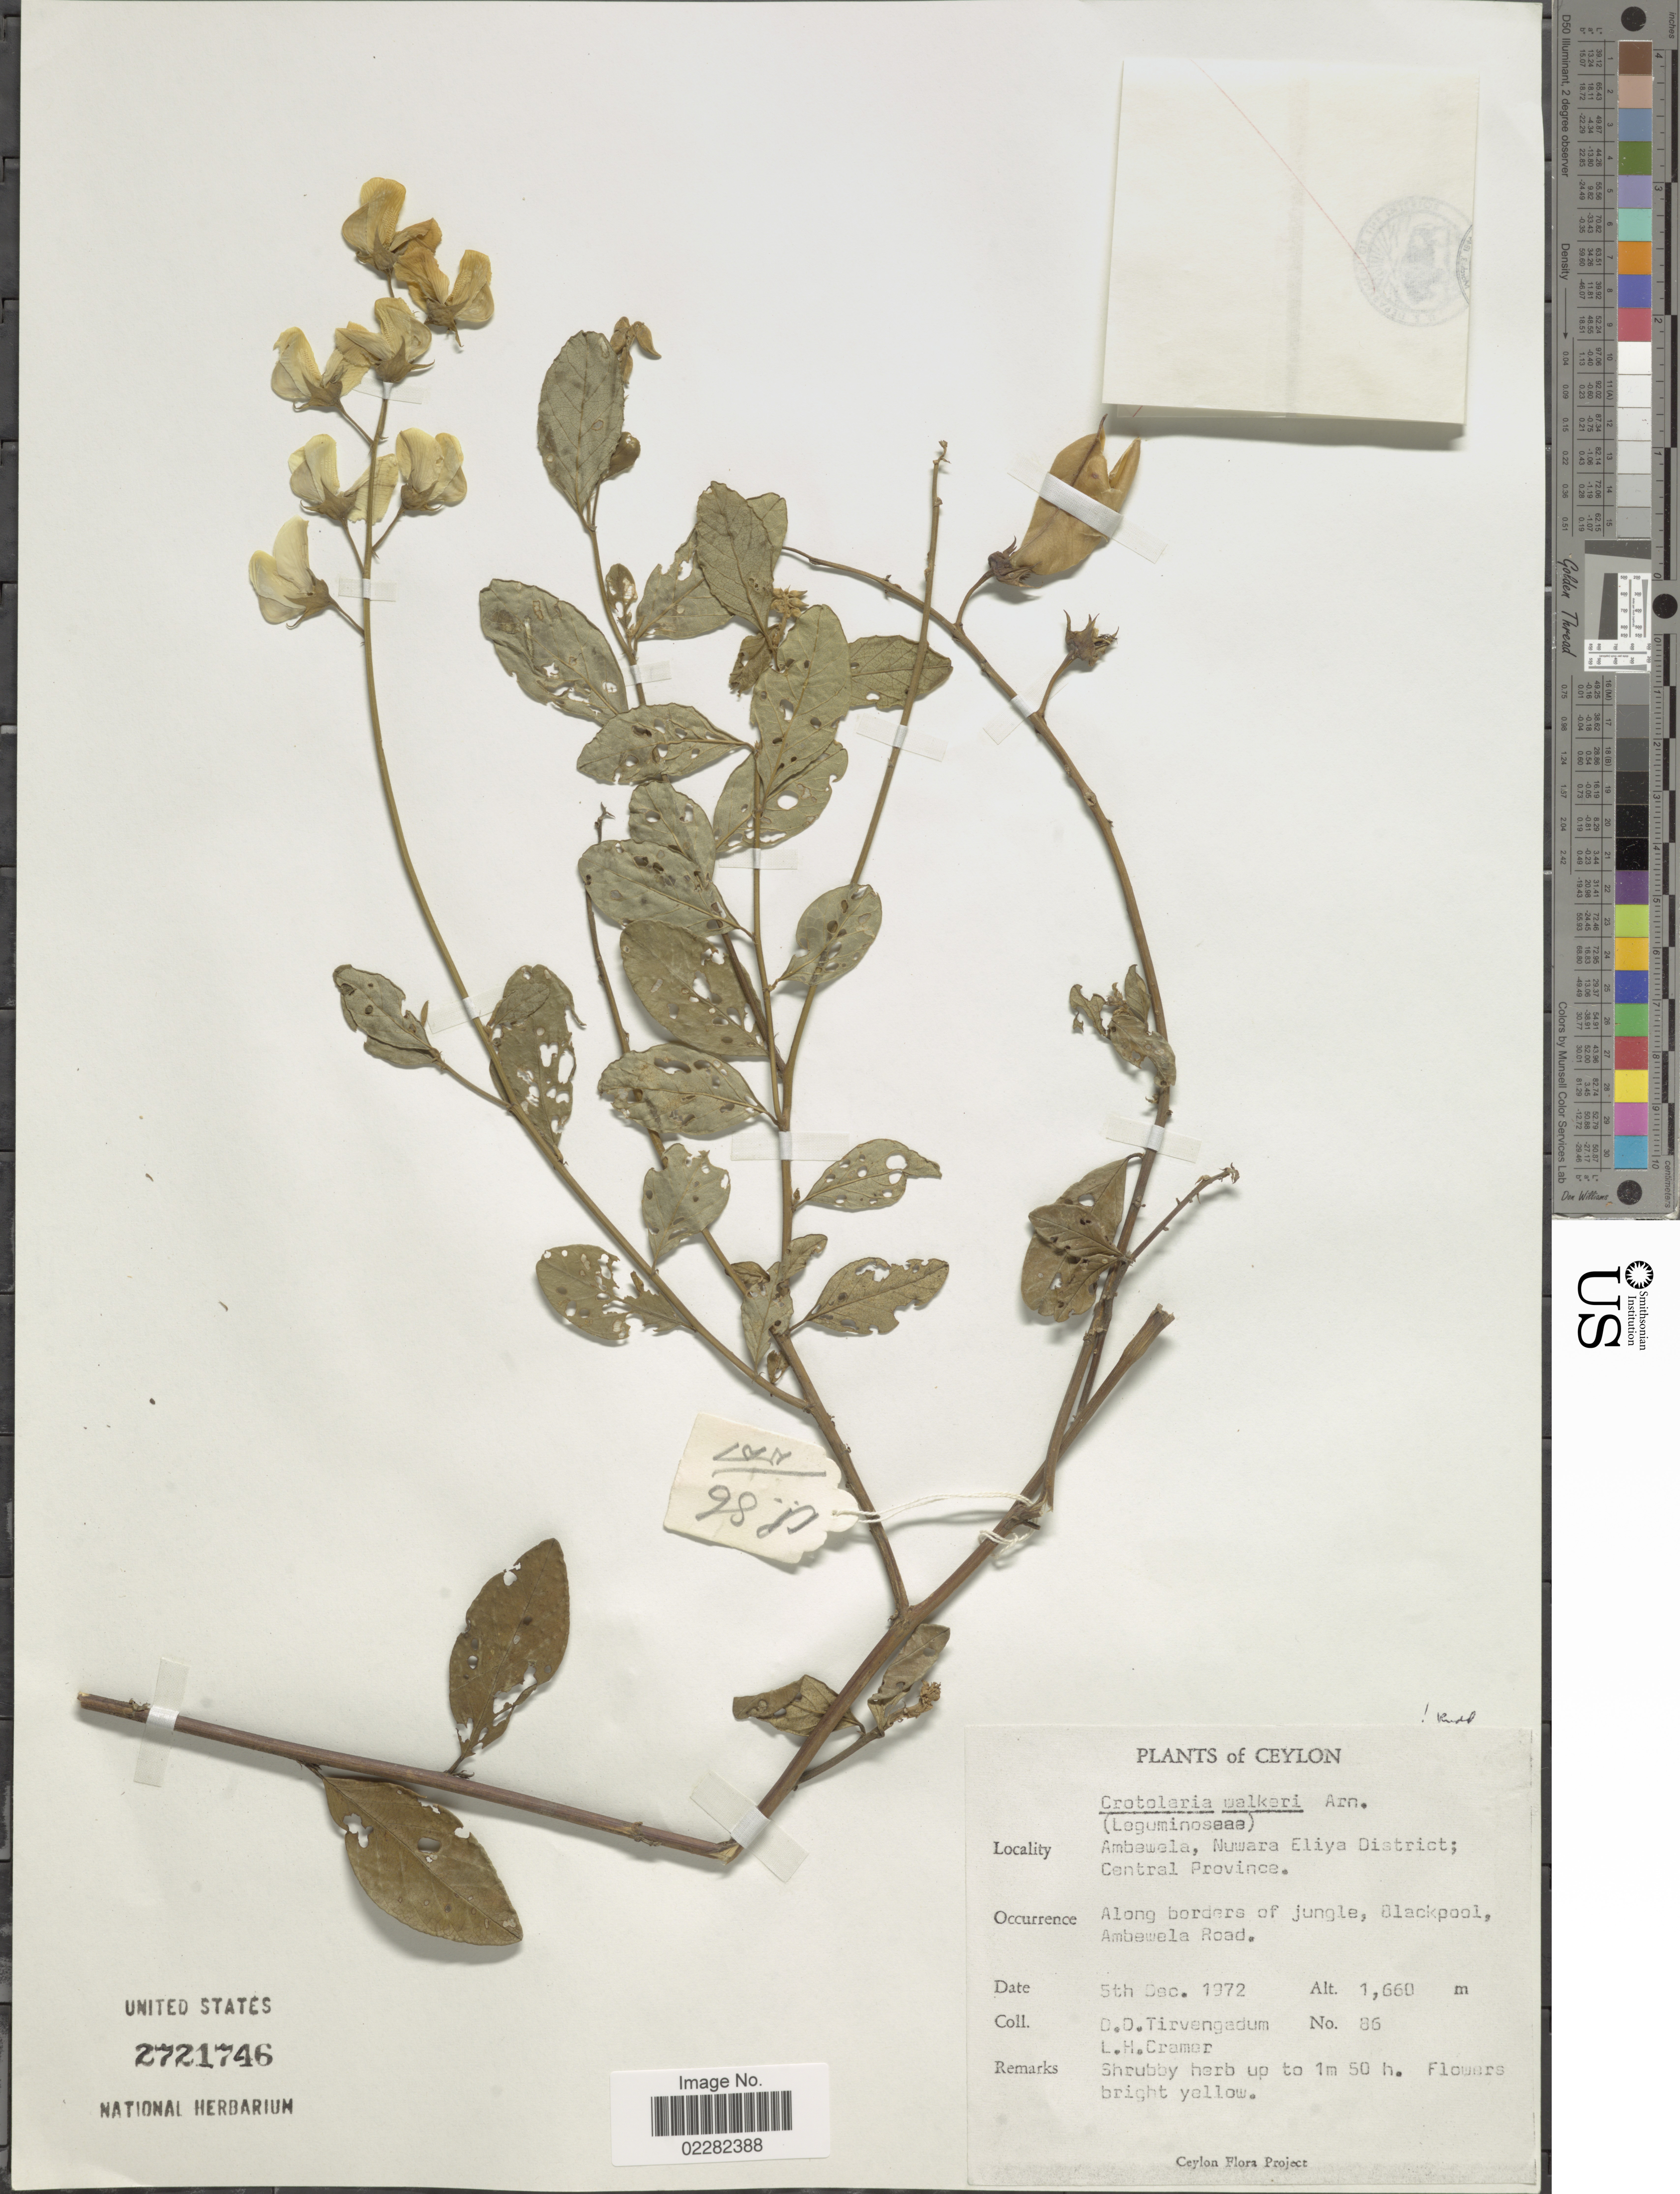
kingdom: Plantae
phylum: Tracheophyta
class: Magnoliopsida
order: Fabales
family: Fabaceae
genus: Crotalaria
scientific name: Crotalaria walkeri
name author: Arn.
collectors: D. Tirvengadum & L. H. Cramer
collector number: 86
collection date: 1972-12-05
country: Sri Lanka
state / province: Central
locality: Ceylon, Nuwara Eliya District, Along borders of jungle, Blackpool Ambewela Road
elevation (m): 1660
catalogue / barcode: US 2721746